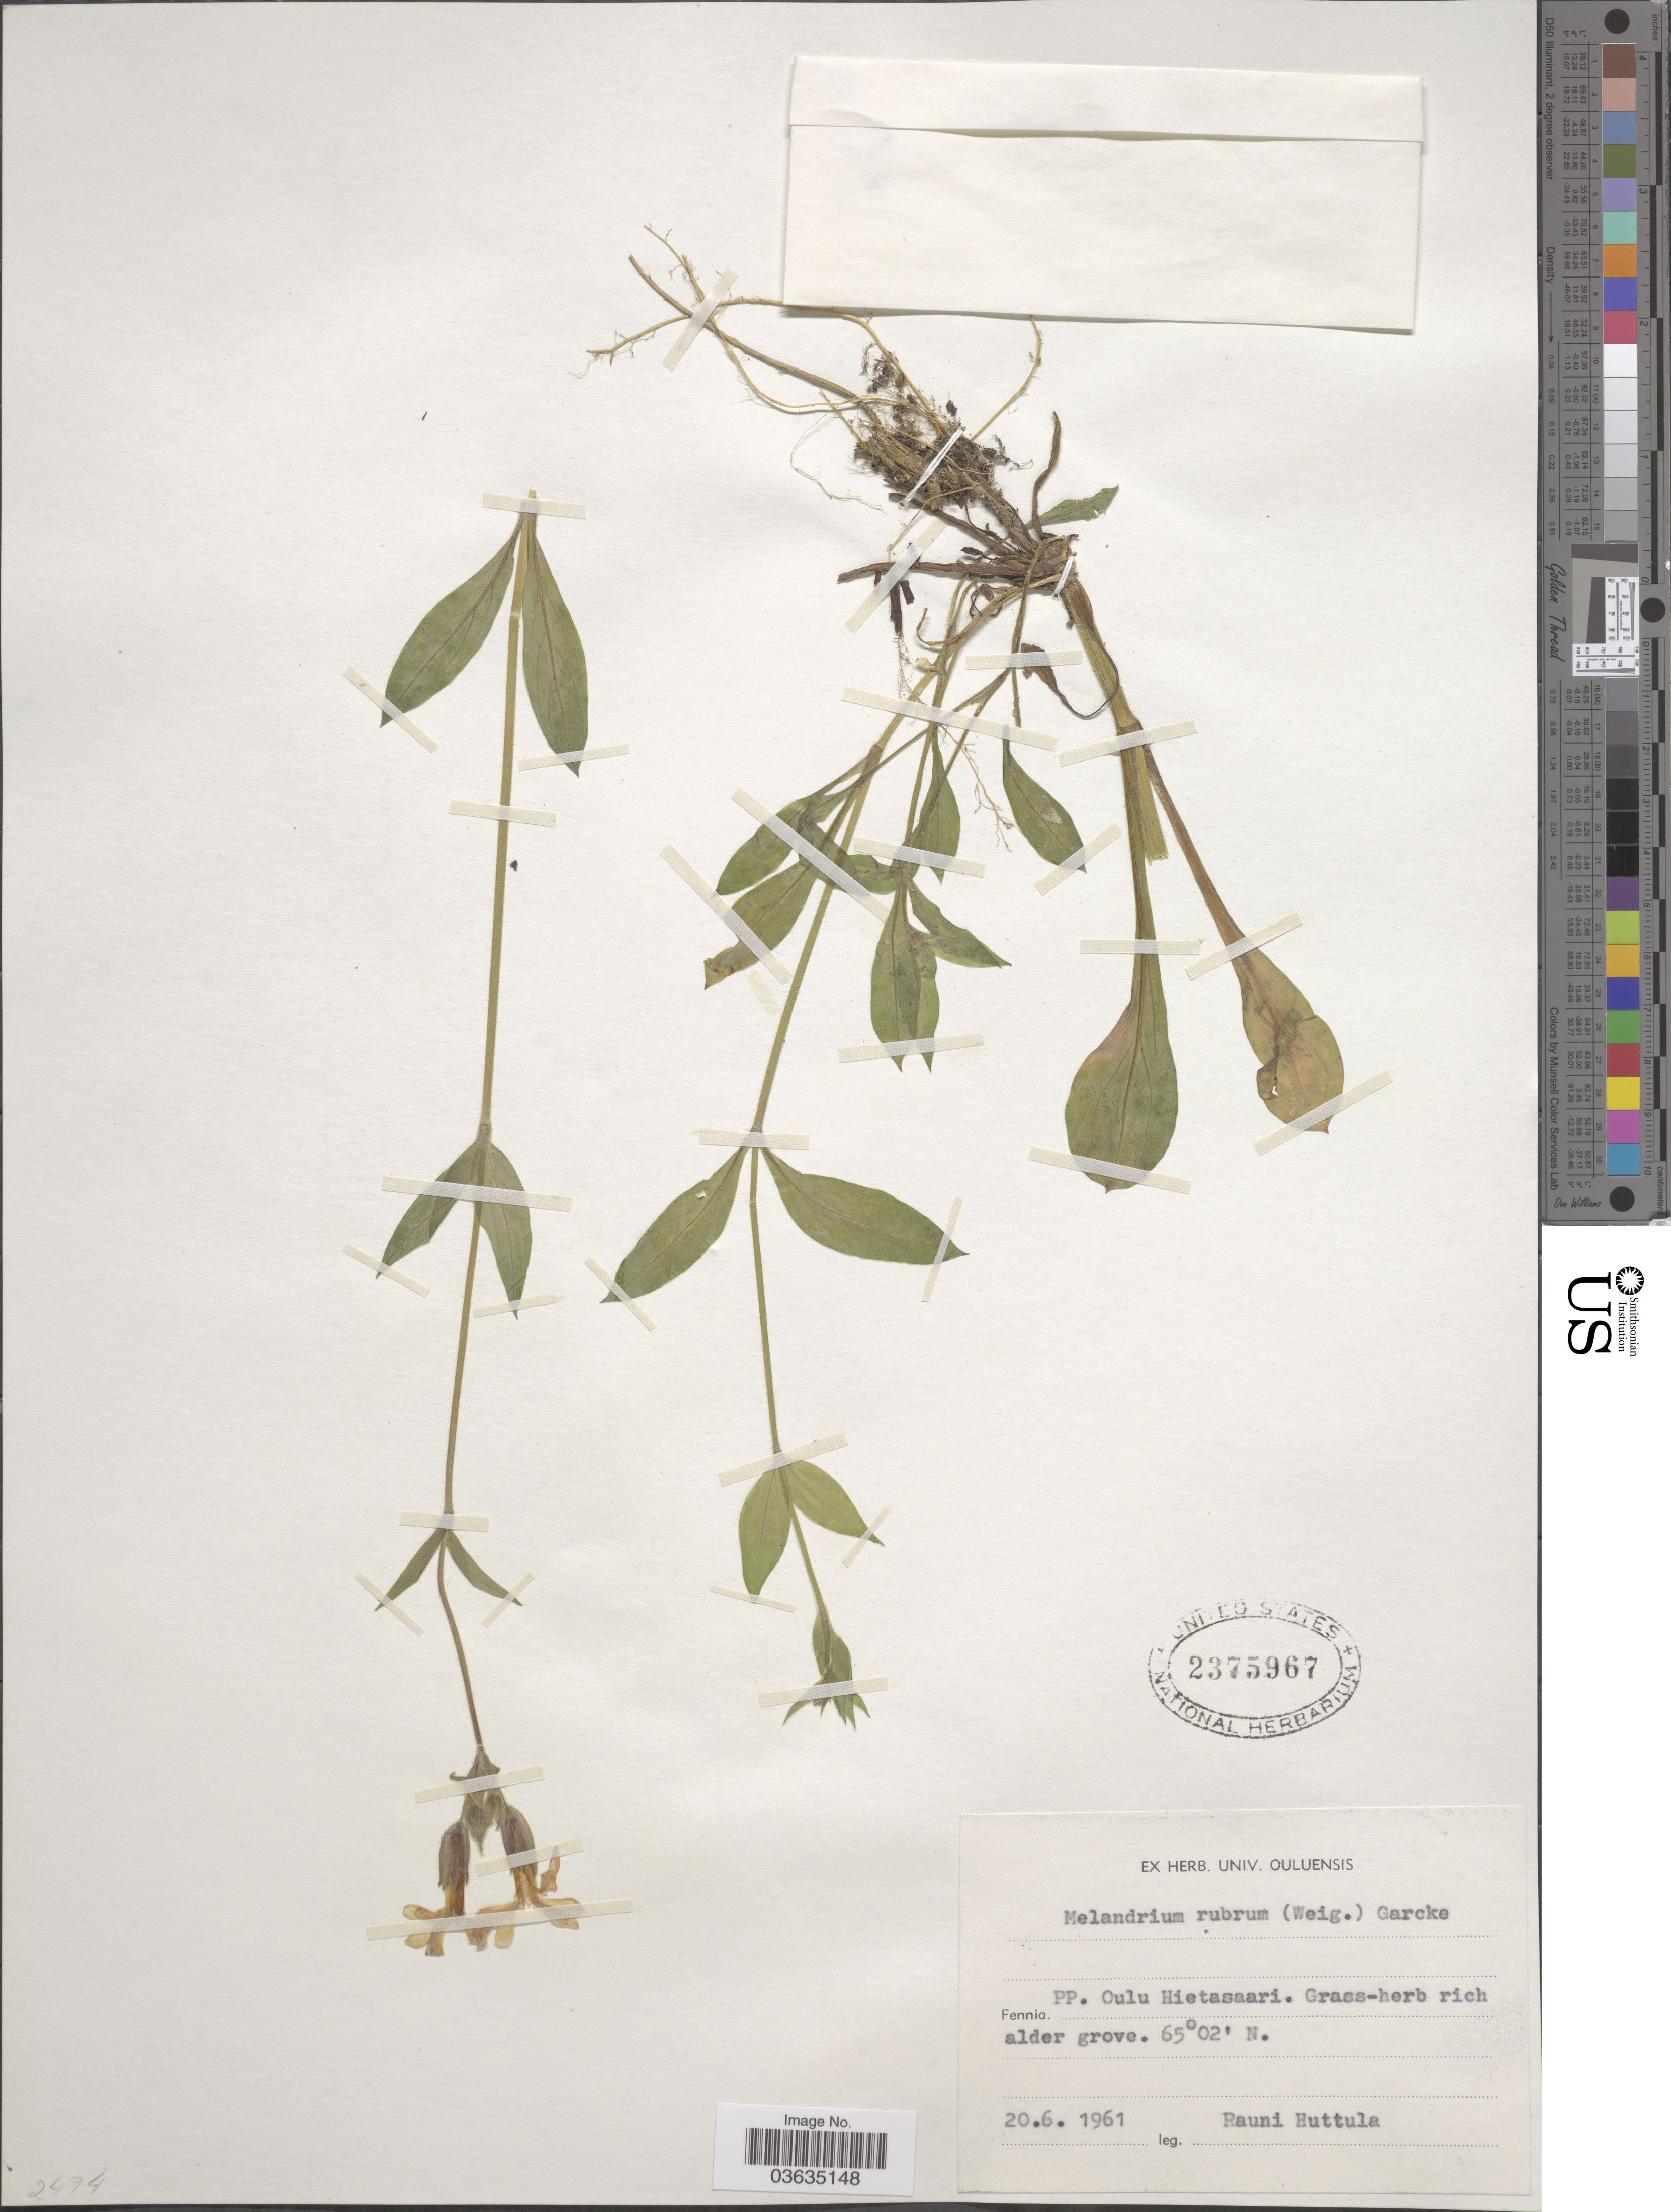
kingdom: Plantae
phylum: Tracheophyta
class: Magnoliopsida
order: Caryophyllales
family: Caryophyllaceae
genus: Silene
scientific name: Silene dioica subsp. dioica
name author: (L.) Clairv.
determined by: Strong, Mark T., (BOT), Smithsonian Institution - National Museum of Natural History (UNITED STATES)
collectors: R. Huttula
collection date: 1961-06-20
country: Finland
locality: Fennia. PP. Oulu Hietasaari.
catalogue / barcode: US 2375967